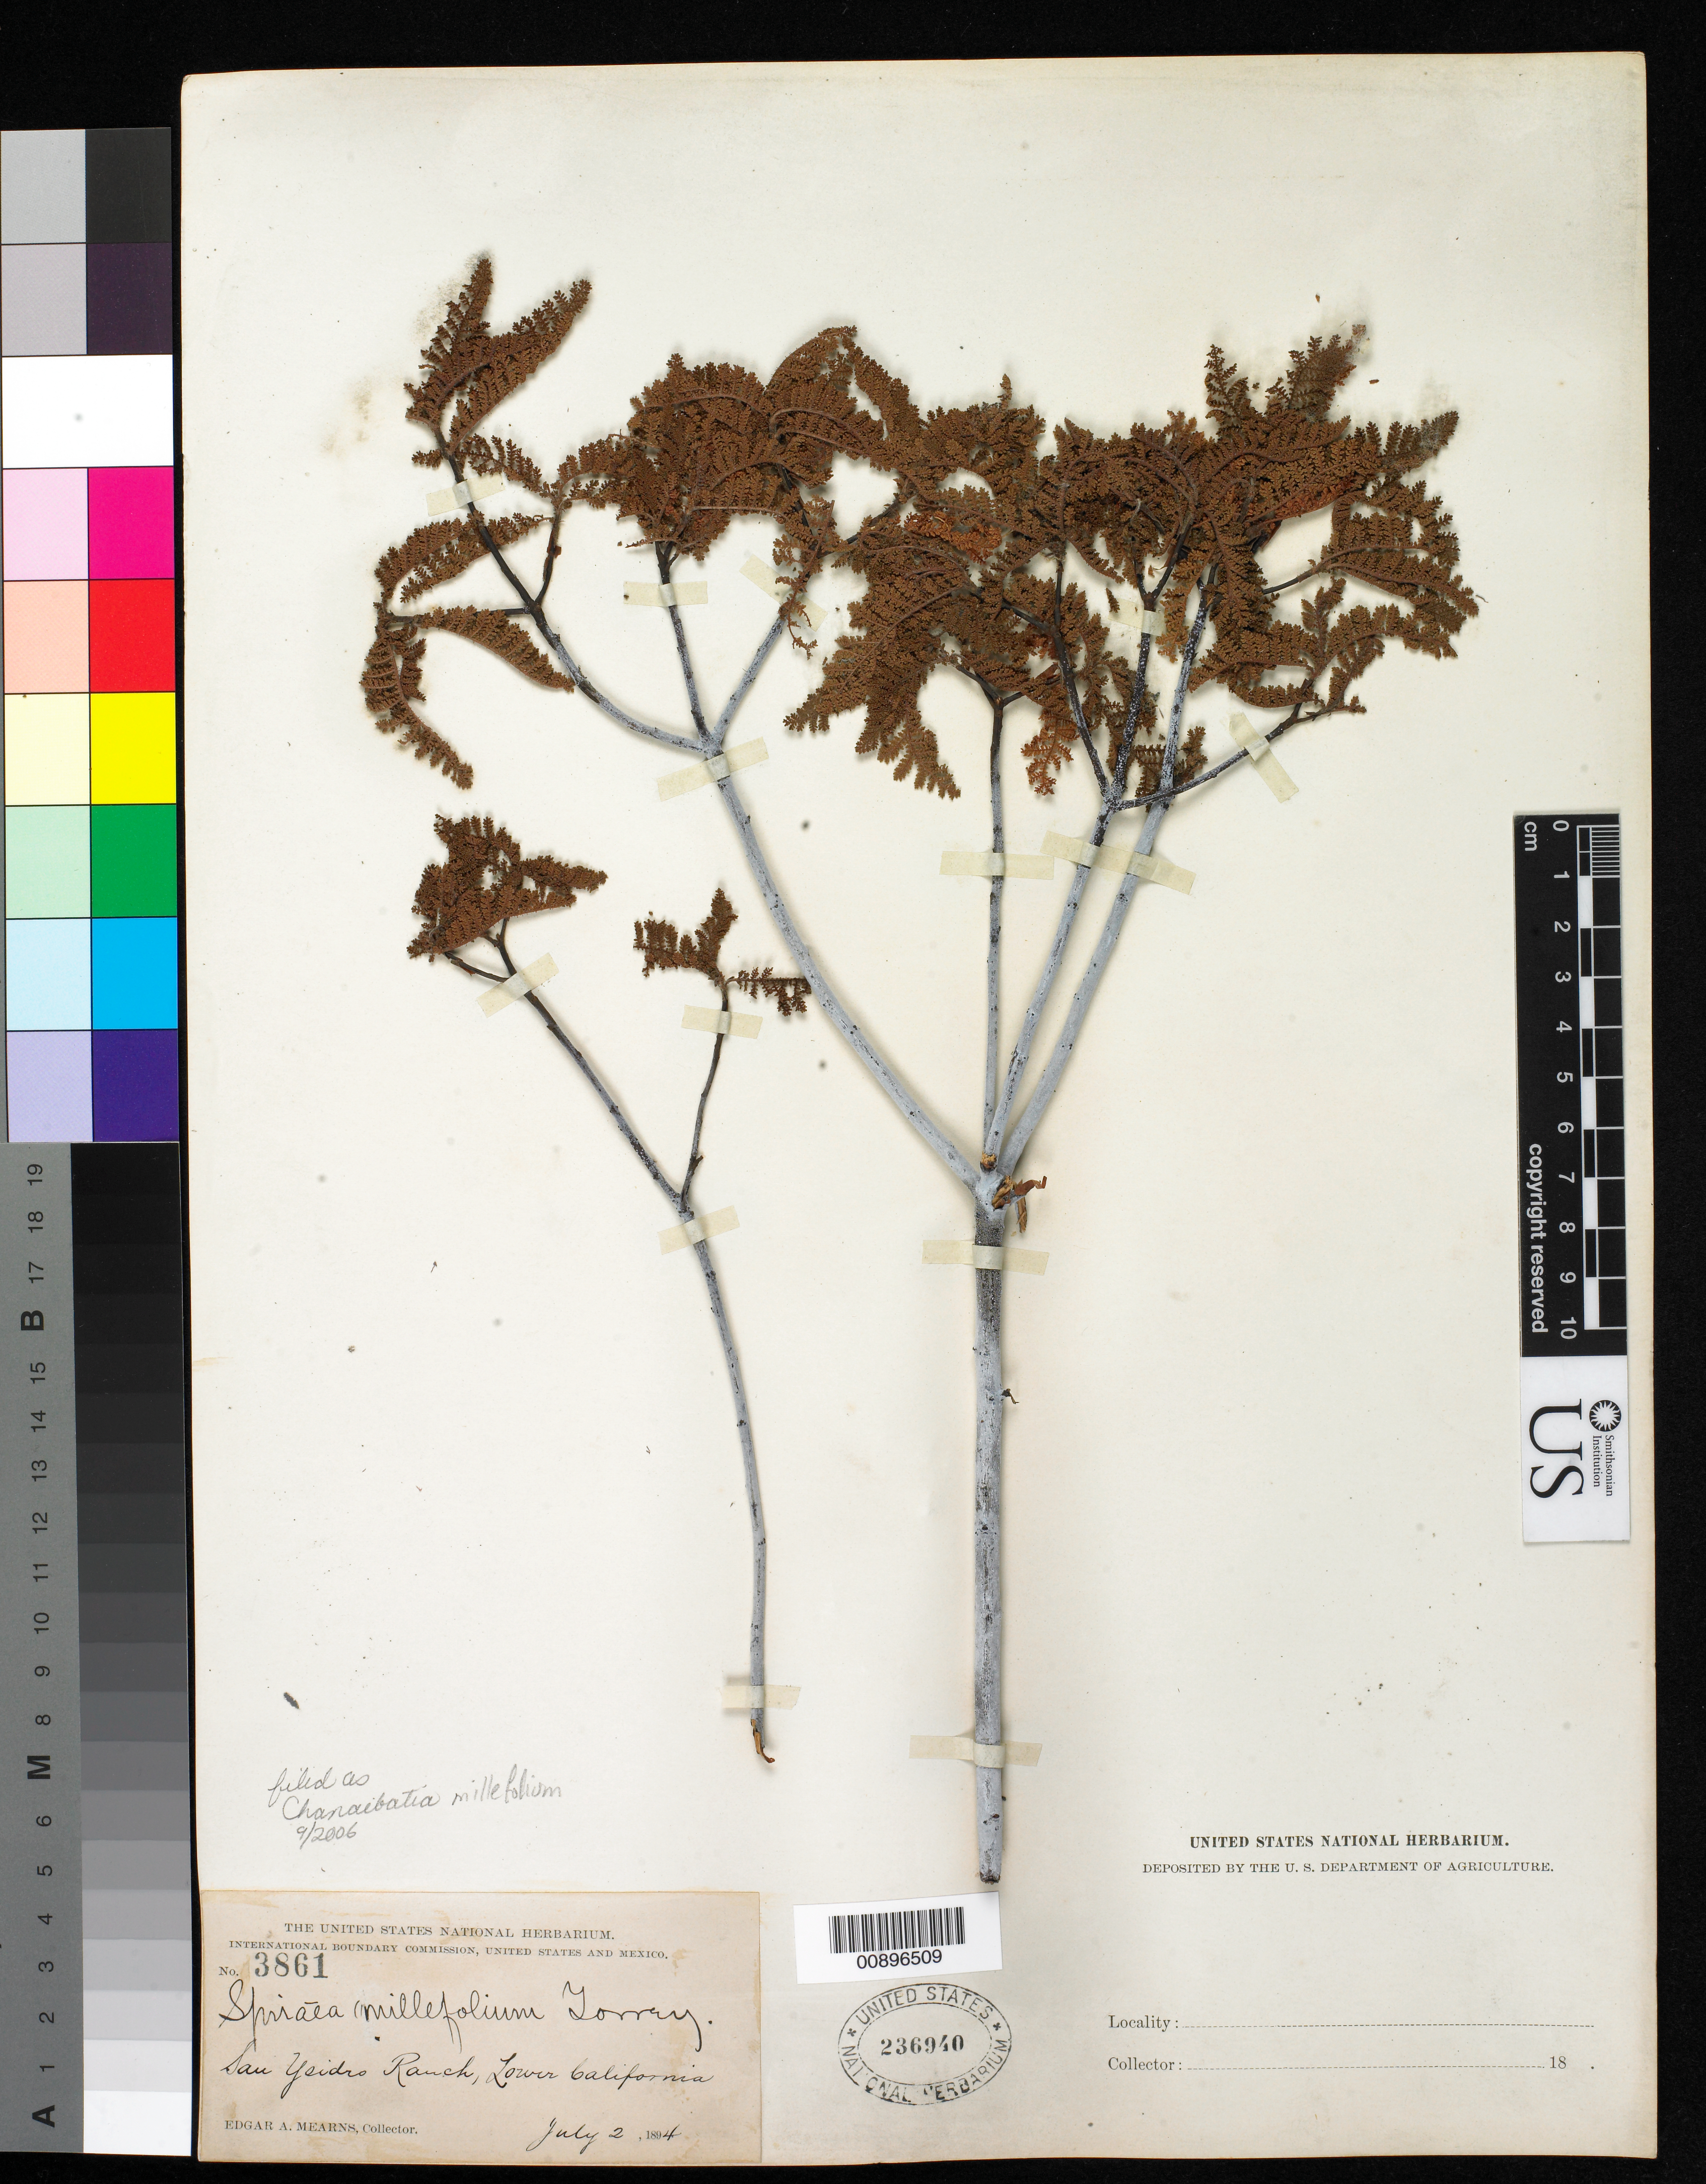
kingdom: Plantae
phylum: Tracheophyta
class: Magnoliopsida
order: Rosales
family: Rosaceae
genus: Chamaebatia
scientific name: Chamaebatia millefolium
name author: Torr.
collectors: E. A. Mearns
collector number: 3861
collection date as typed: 02 Jul 1894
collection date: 1894-07-02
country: Mexico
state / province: Baja California Norte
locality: San Ysidro Ranch, Lower California.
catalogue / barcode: US 236940